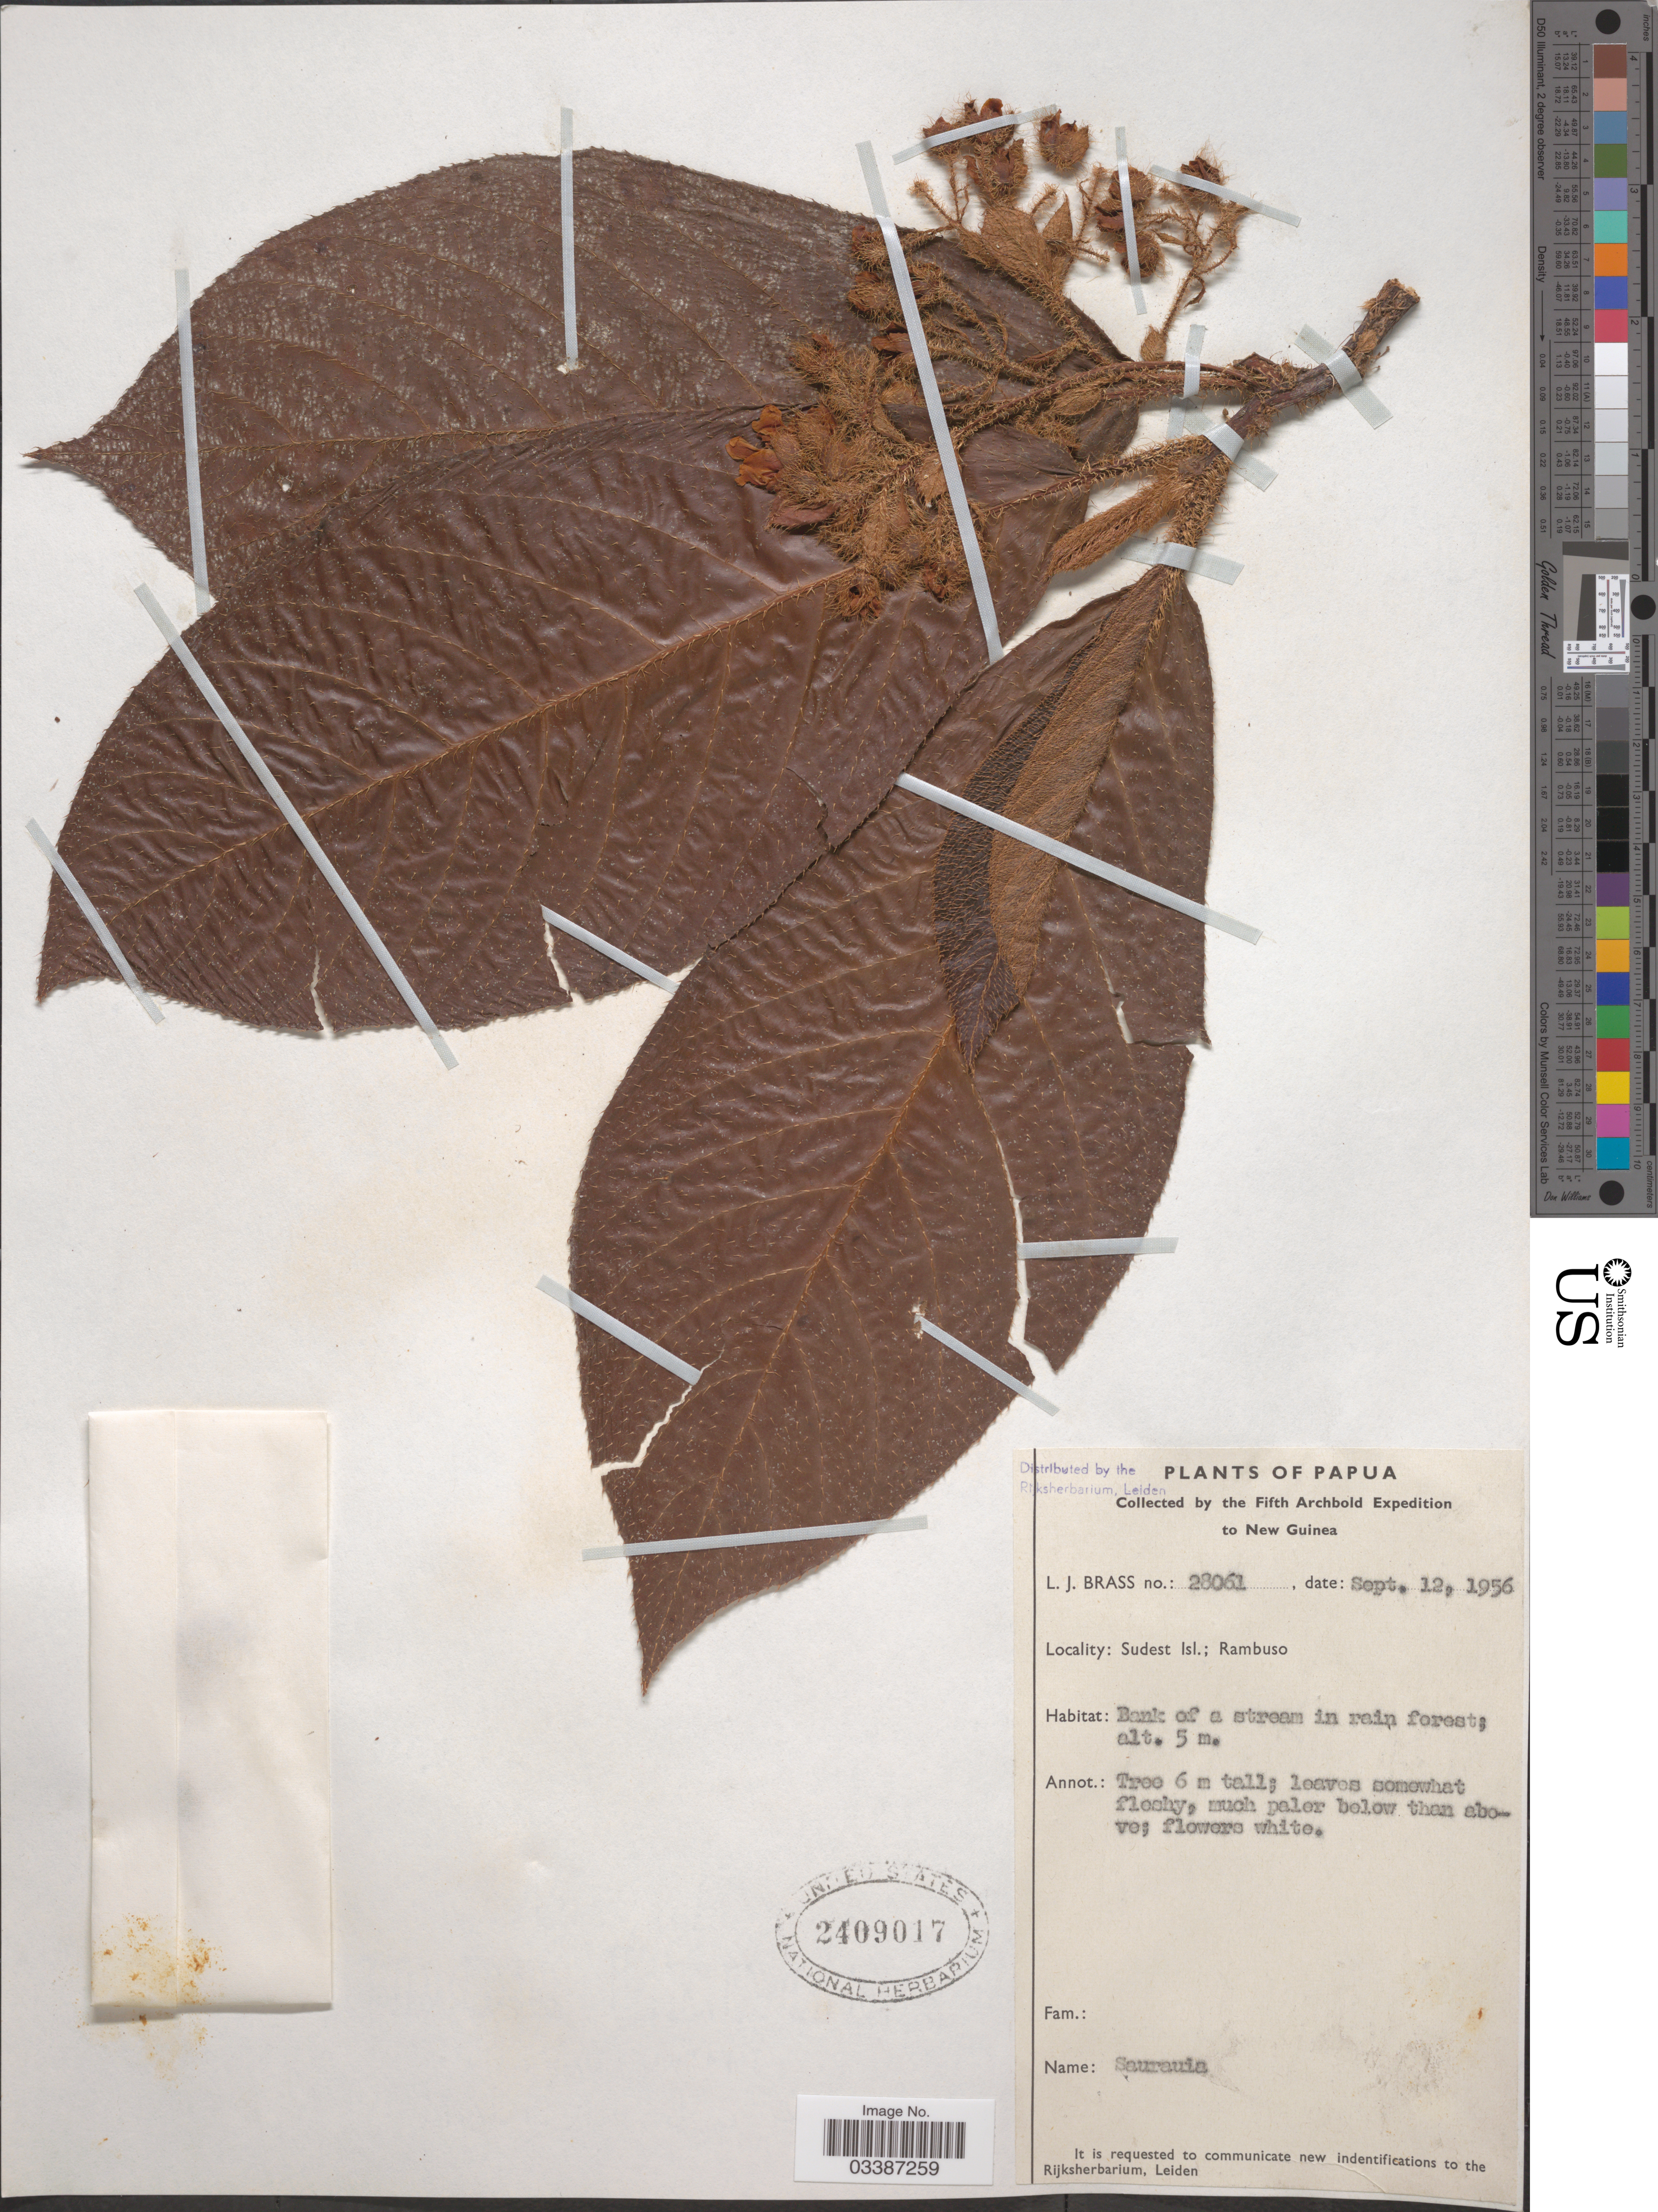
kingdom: Plantae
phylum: Tracheophyta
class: Magnoliopsida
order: Ericales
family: Actinidiaceae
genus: Saurauia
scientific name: Saurauia sp.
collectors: L. J. Brass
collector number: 28061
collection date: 1956-09-12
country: Papua New Guinea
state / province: Milne Bay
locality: Papua. New Guinea. Sudest Isl.; Rambuso.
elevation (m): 5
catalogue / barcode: US 2409017